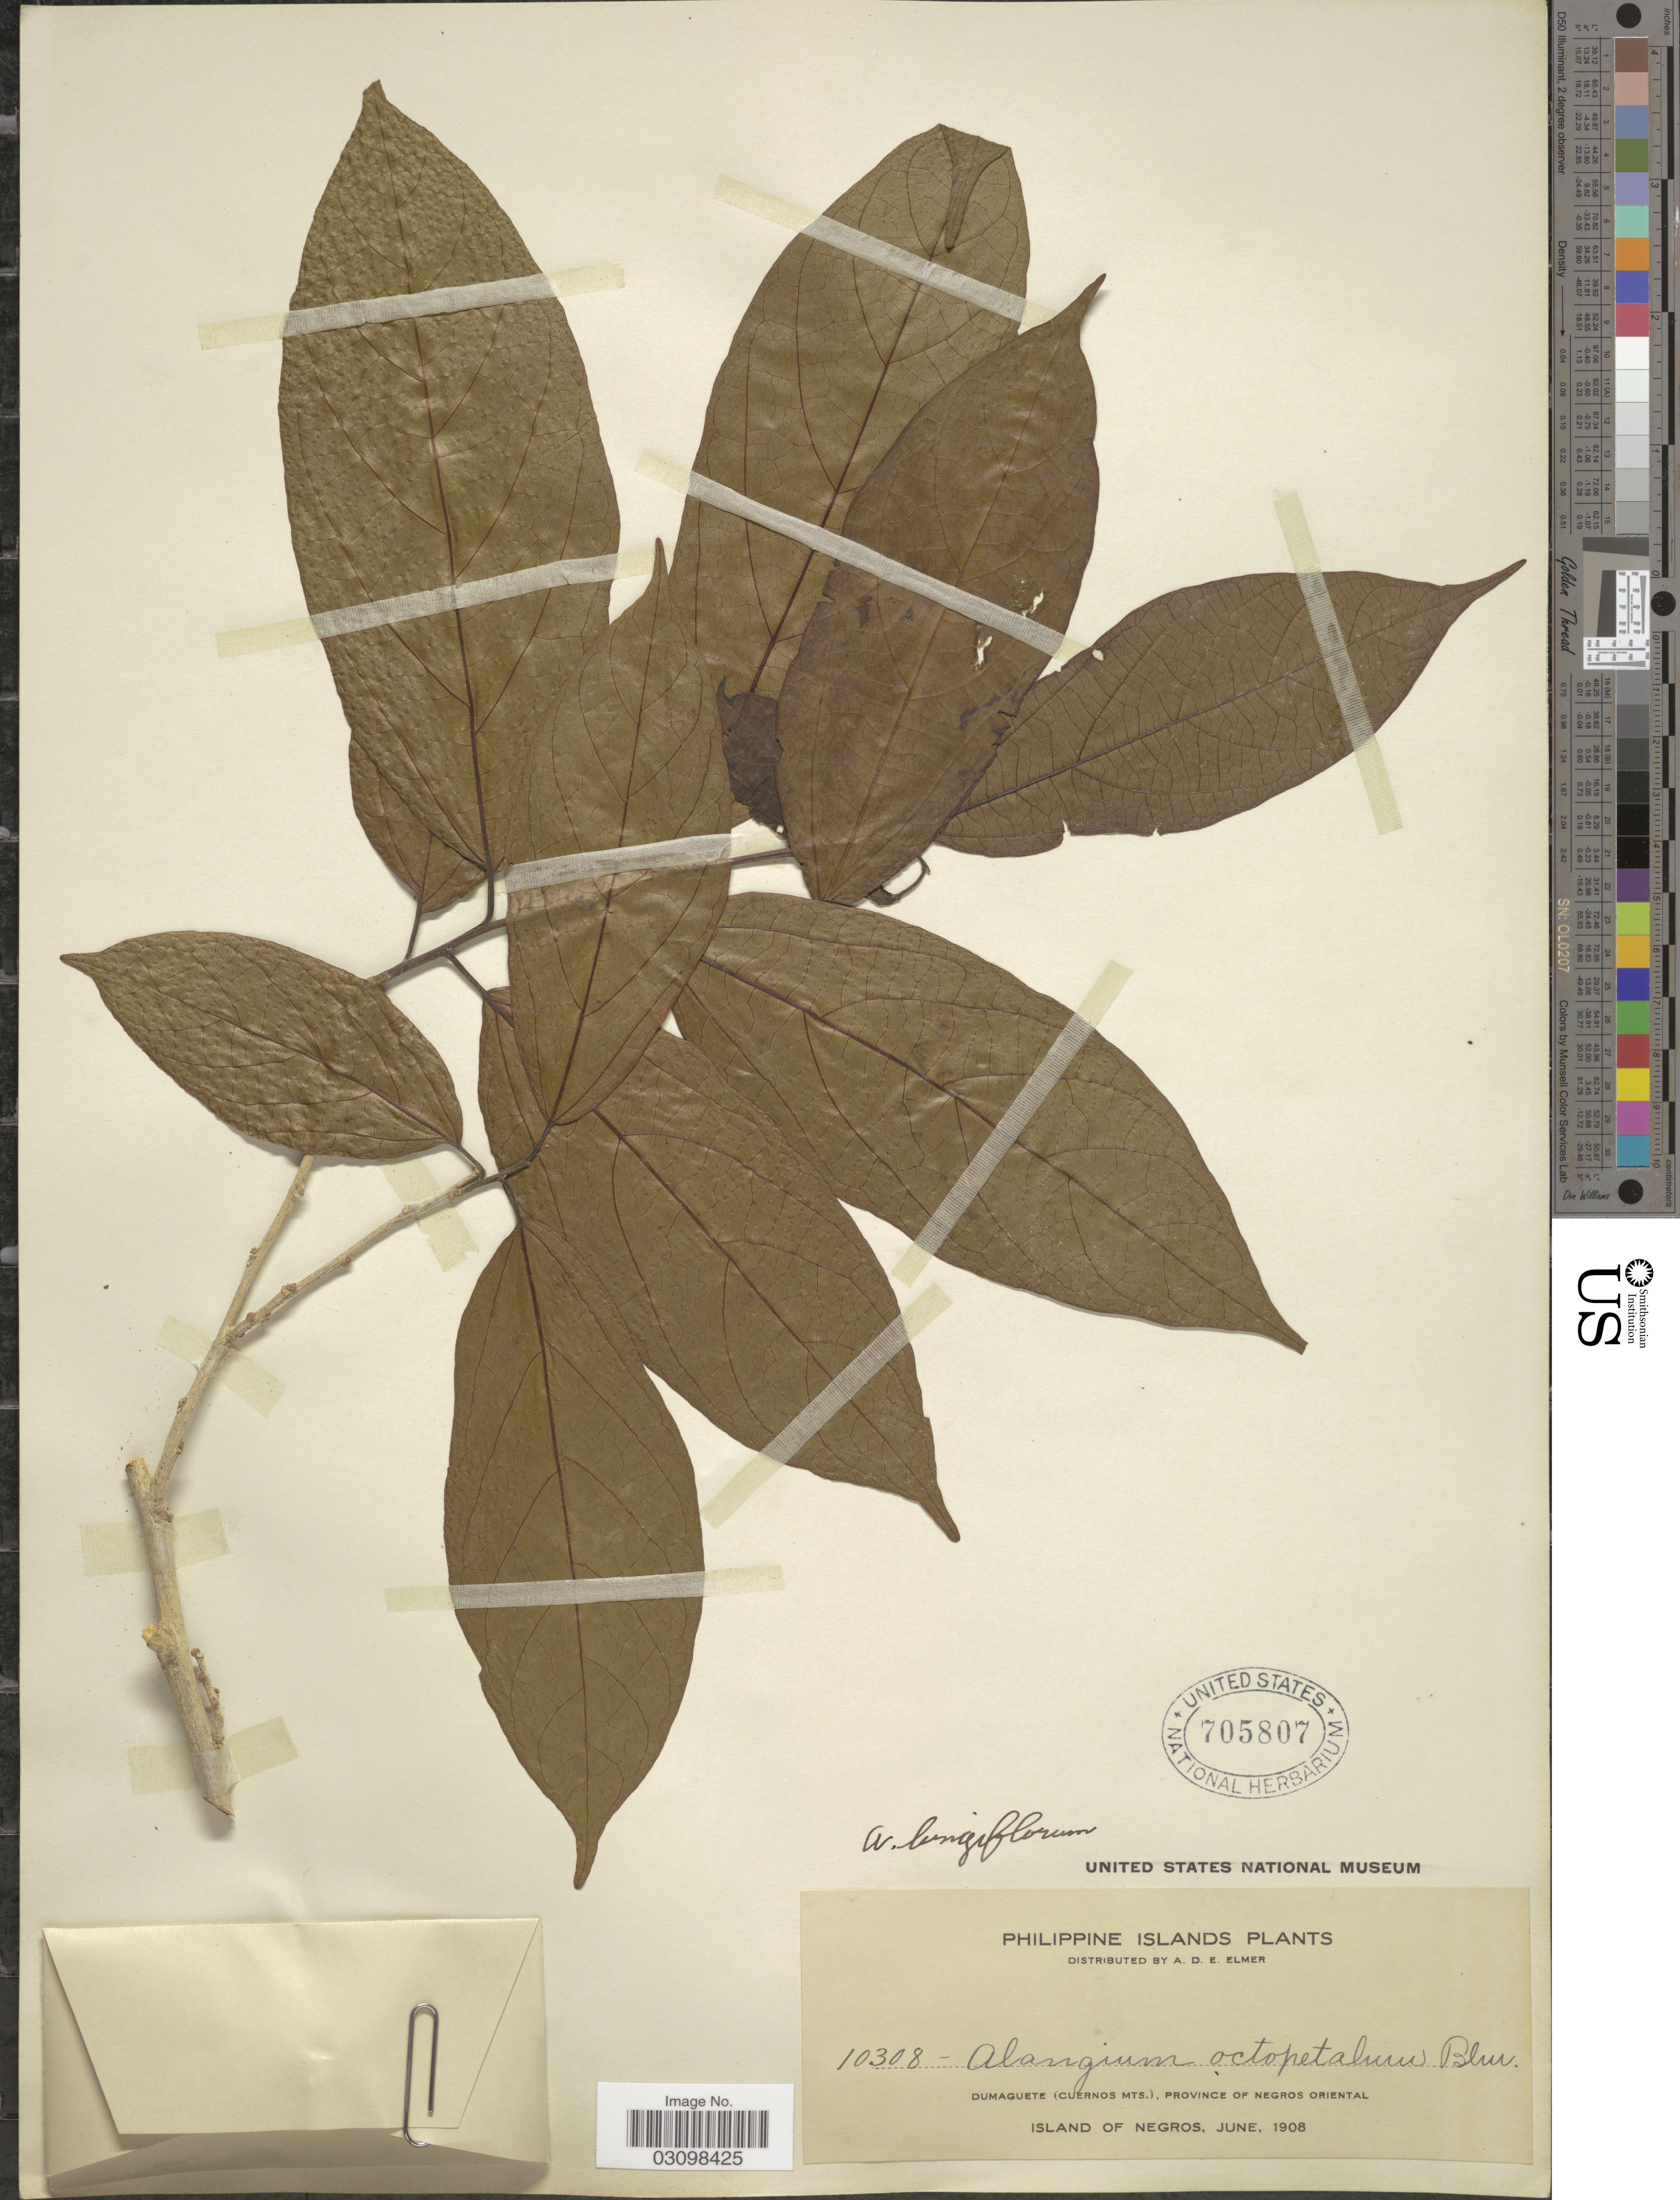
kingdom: Plantae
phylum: Tracheophyta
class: Magnoliopsida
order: Cornales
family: Cornaceae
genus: Alangium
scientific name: Alangium longiflorum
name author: Merr.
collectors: A. D. E. Elmer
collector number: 10308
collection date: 1908-06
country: Philippines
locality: Dumaguete (Cuernos Mts.), Province of Negros Oriental.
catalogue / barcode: US 705807